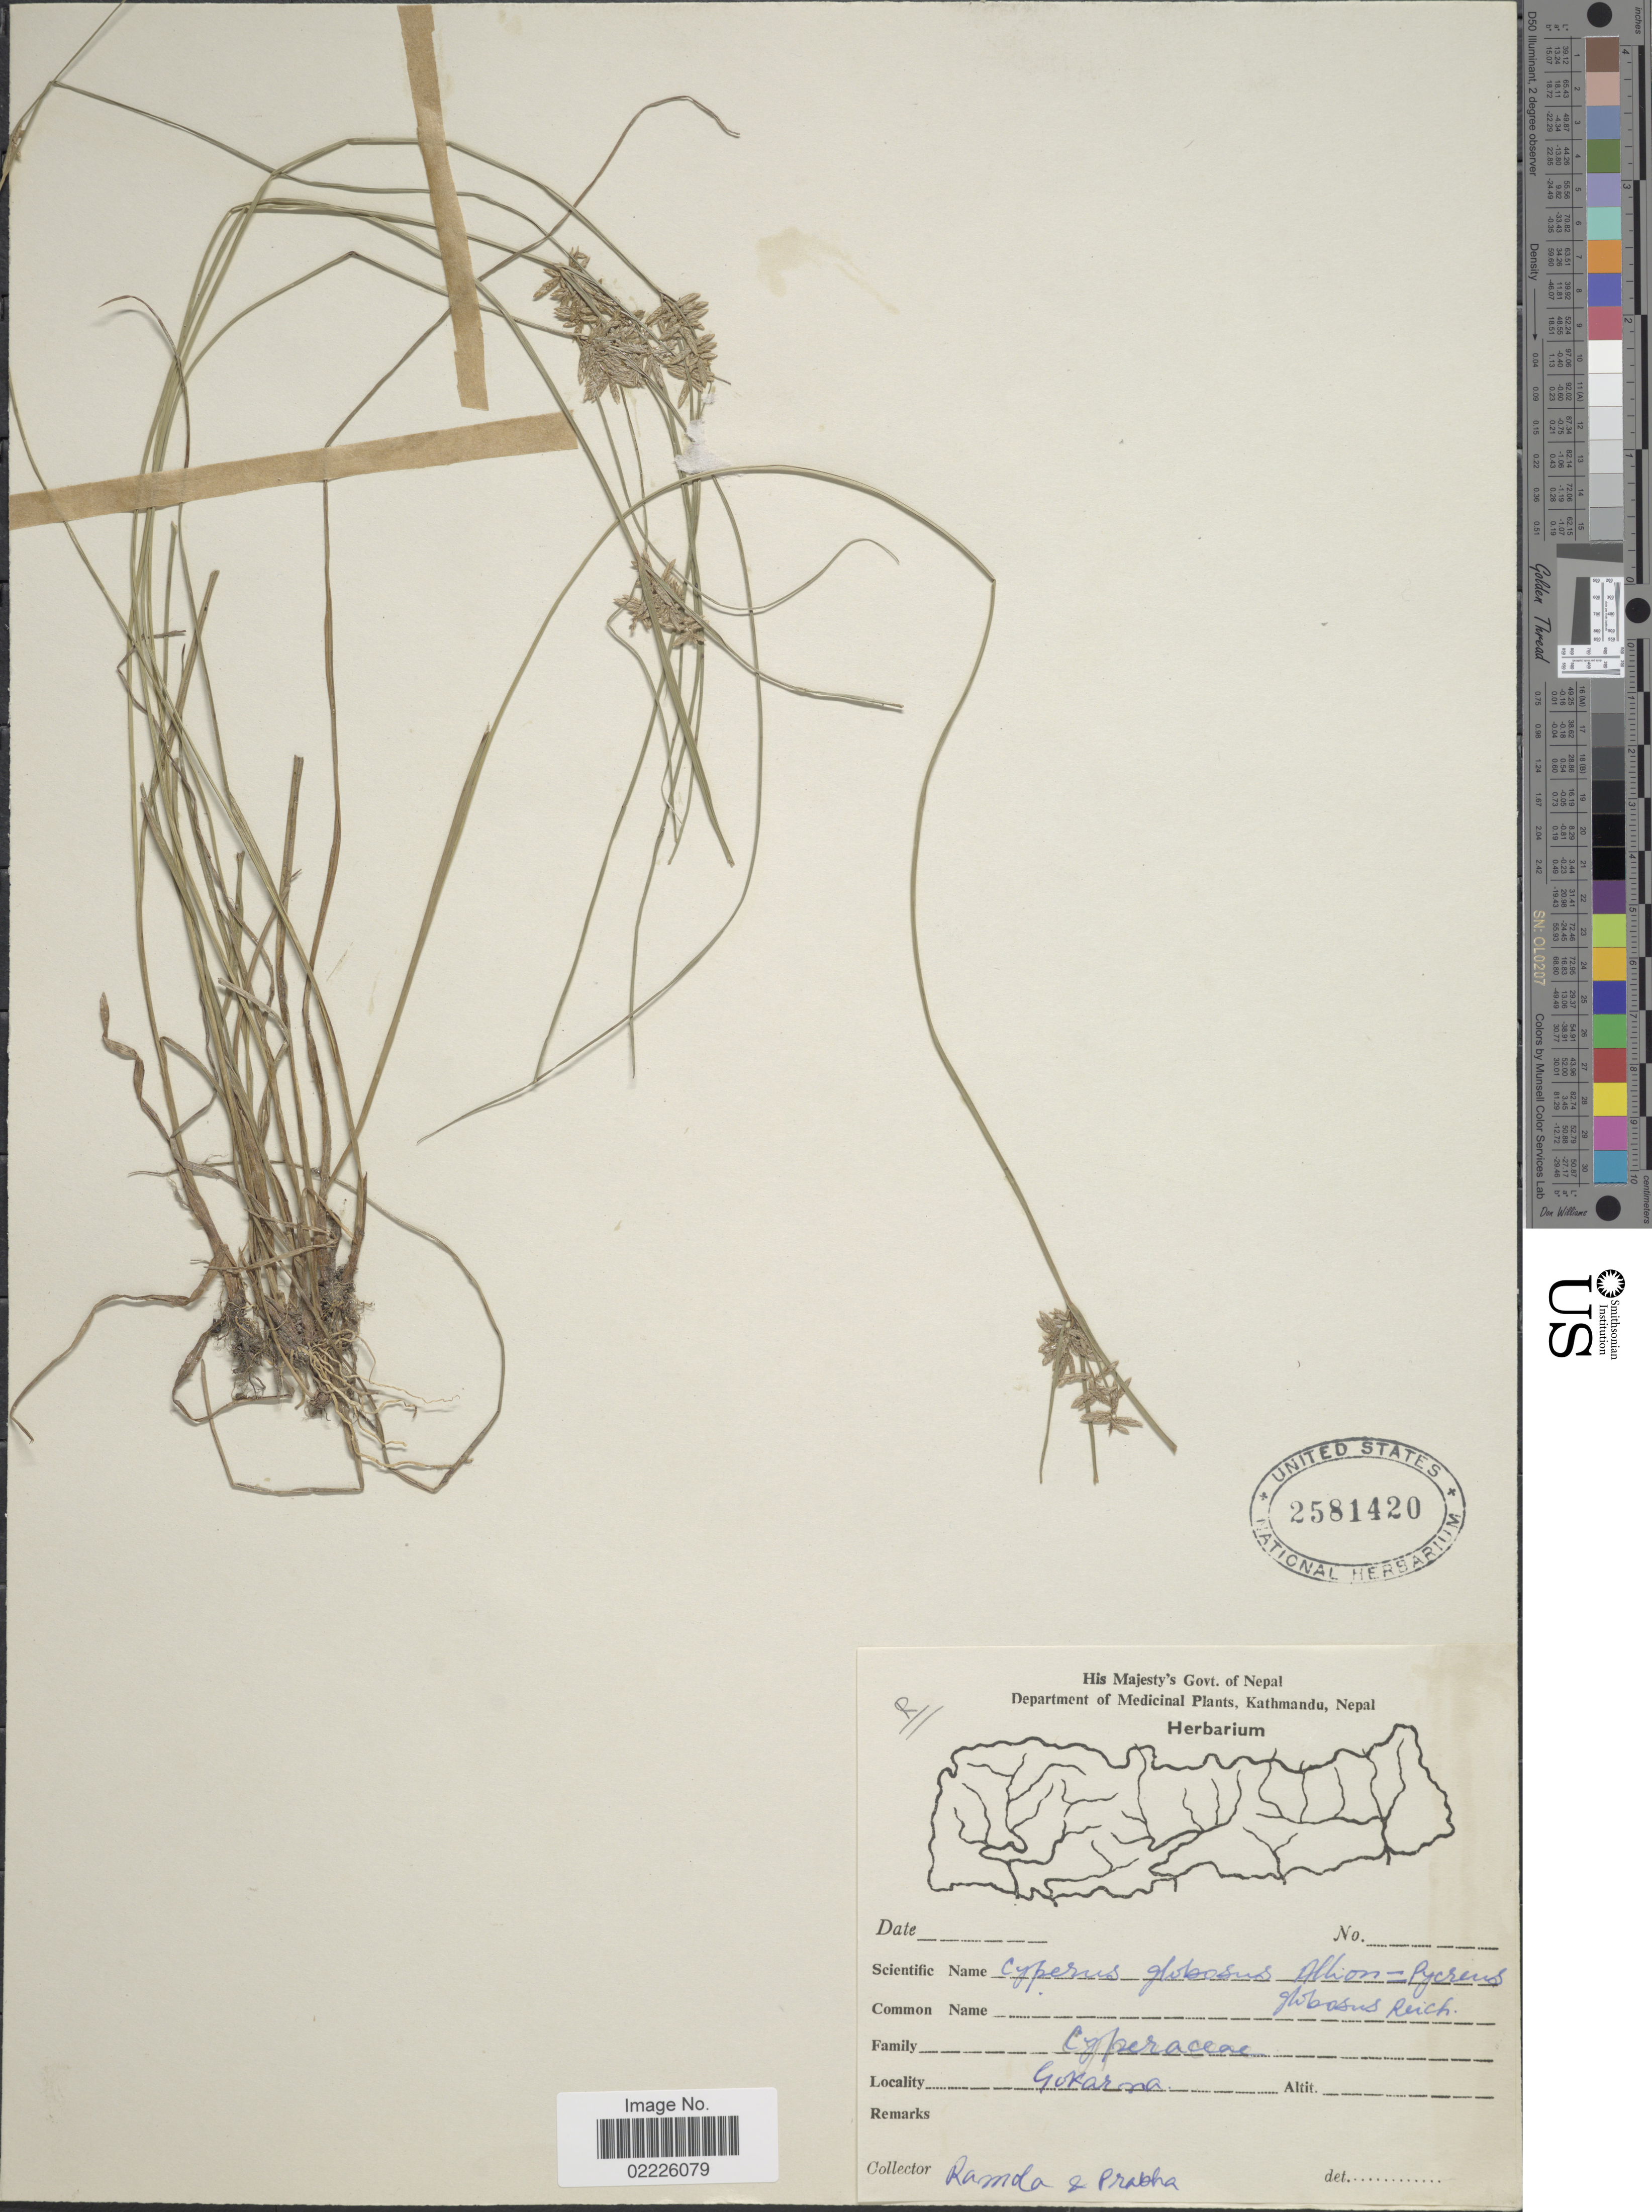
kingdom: Plantae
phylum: Tracheophyta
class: Liliopsida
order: Poales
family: Cyperaceae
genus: Cyperus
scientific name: Cyperus flavidus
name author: Retz.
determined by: Strong, Mark T., (BOT), Smithsonian Institution - National Museum of Natural History (UNITED STATES)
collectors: R. Thapa & P. Pradhan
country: Nepal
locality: Gokarna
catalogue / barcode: US 2581420